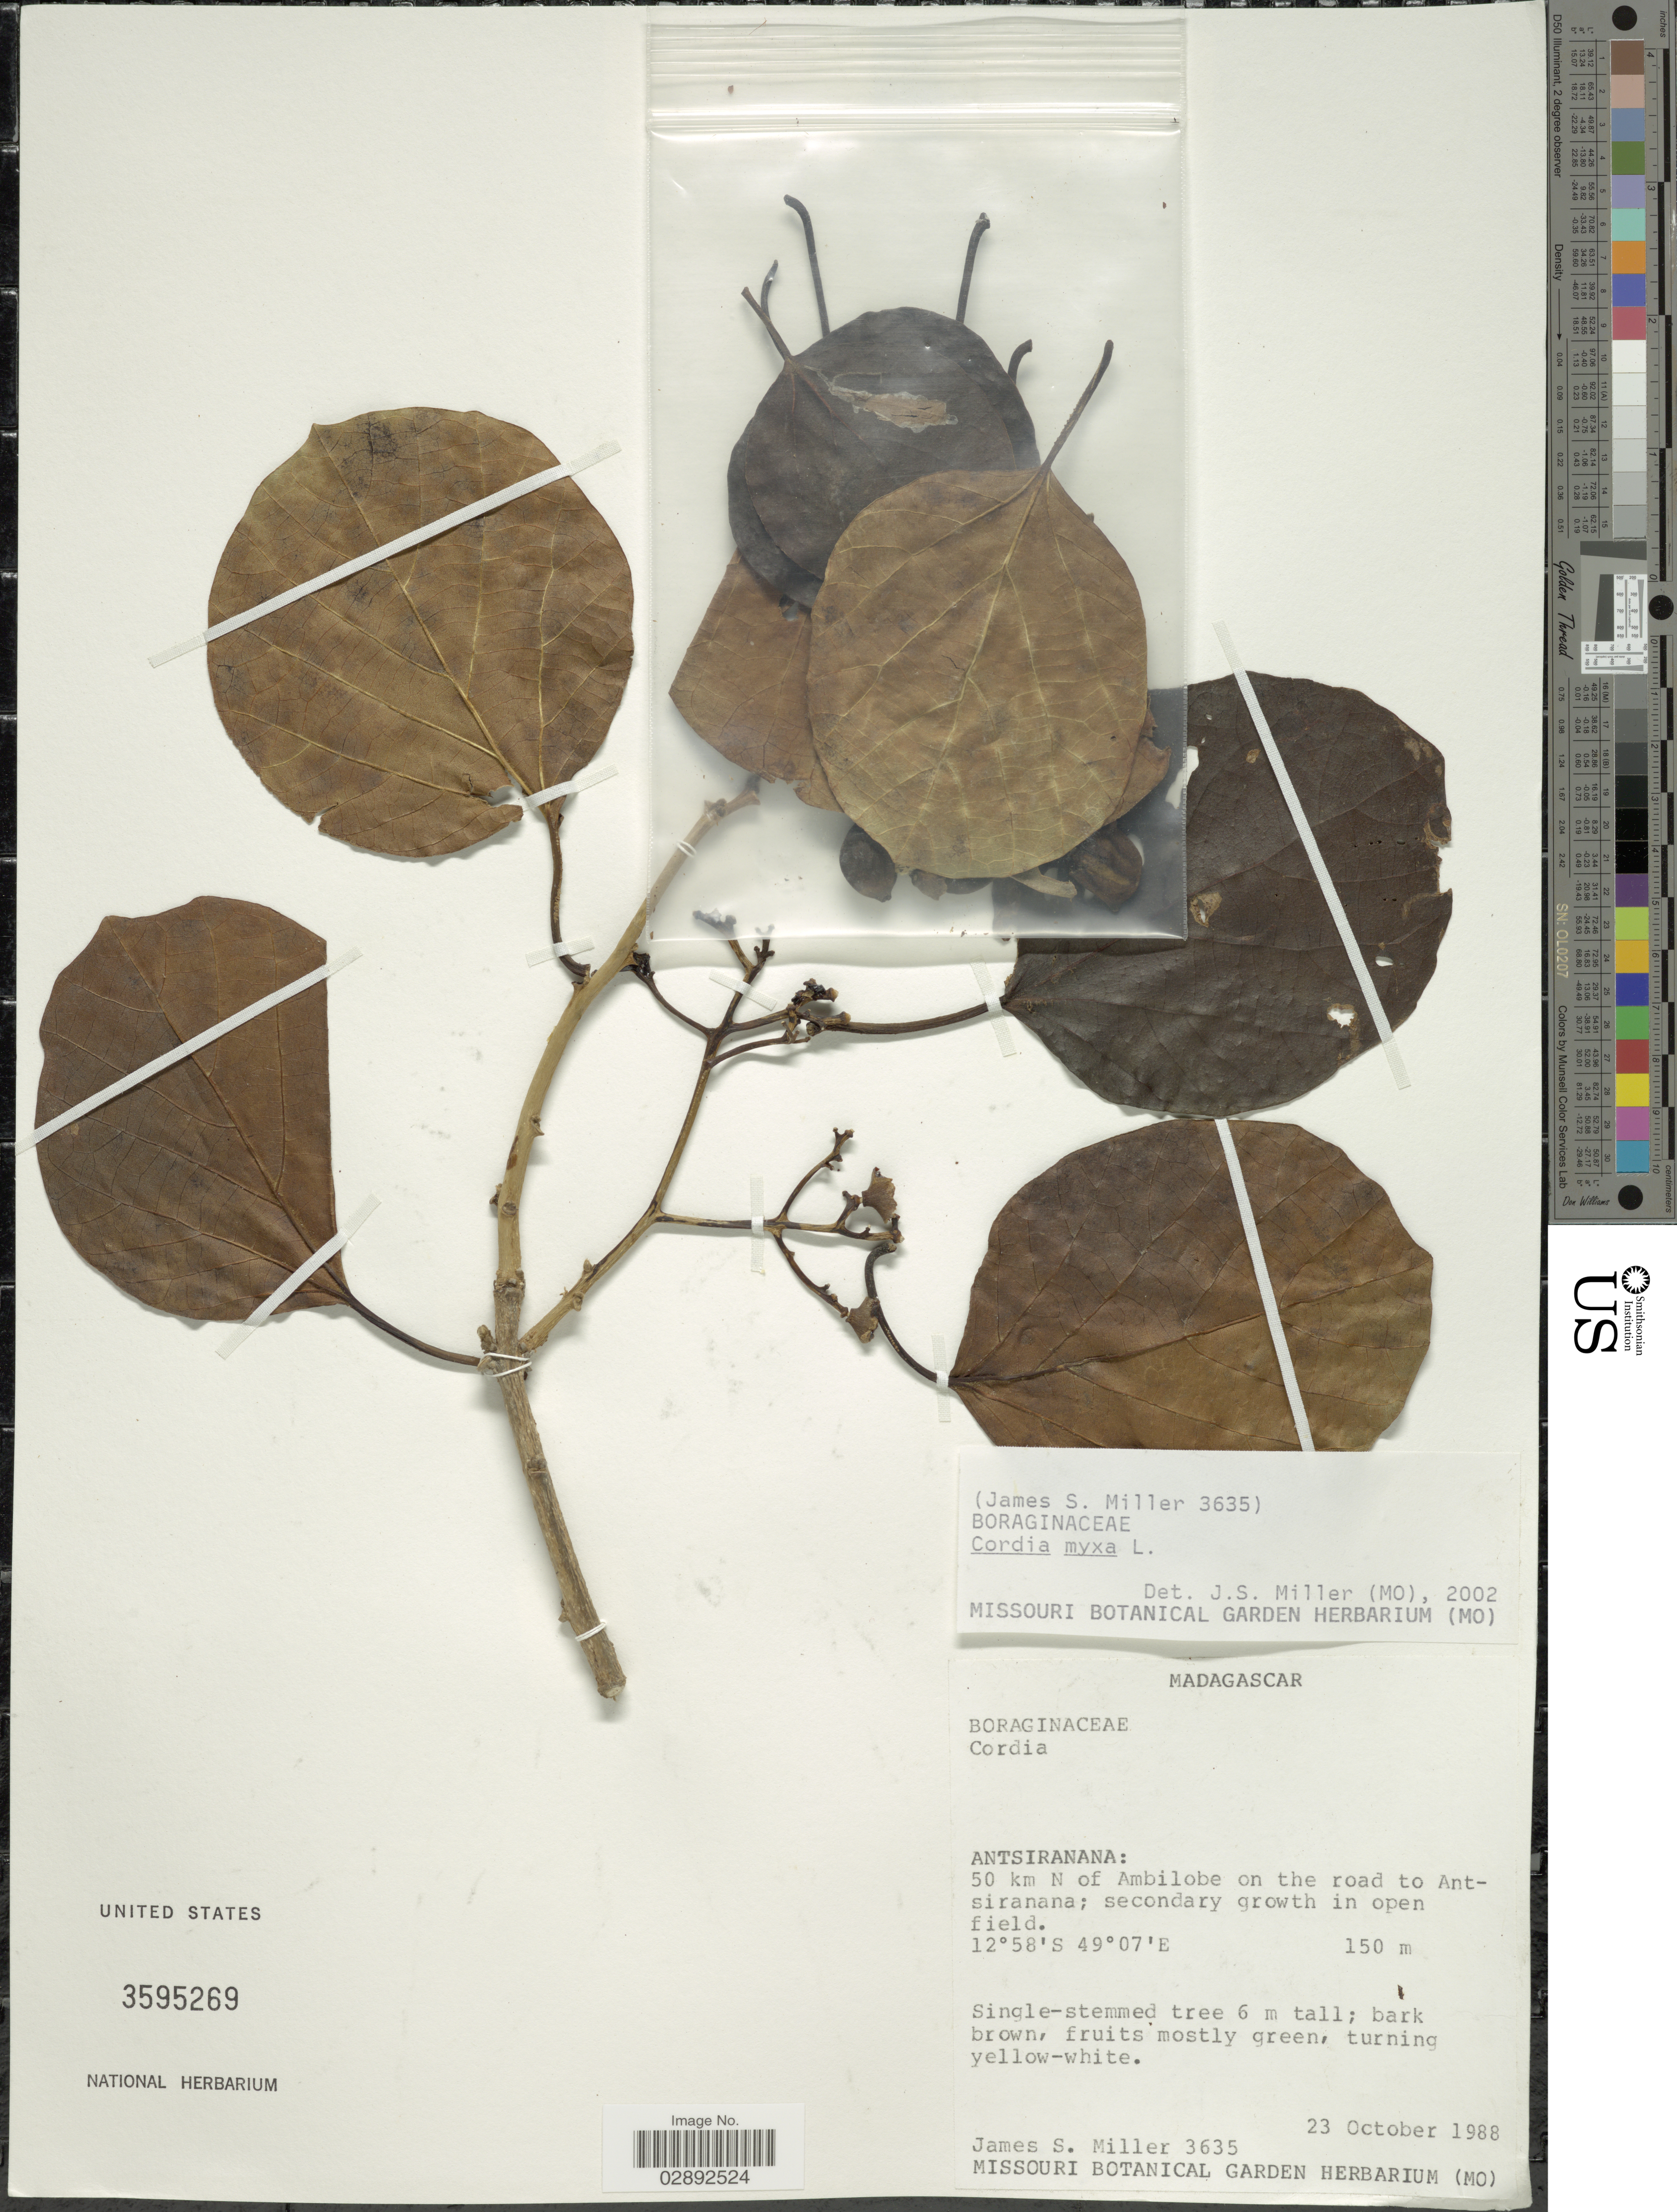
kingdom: Plantae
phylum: Tracheophyta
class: Magnoliopsida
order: Boraginales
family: Cordiaceae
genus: Cordia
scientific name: Cordia myxa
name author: L.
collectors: J. S. Miller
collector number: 3635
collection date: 1988-10-23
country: Madagascar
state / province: Diana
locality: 50 km N of Ambilobe on the road to Antsiranana.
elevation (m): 150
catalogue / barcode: US 3595269